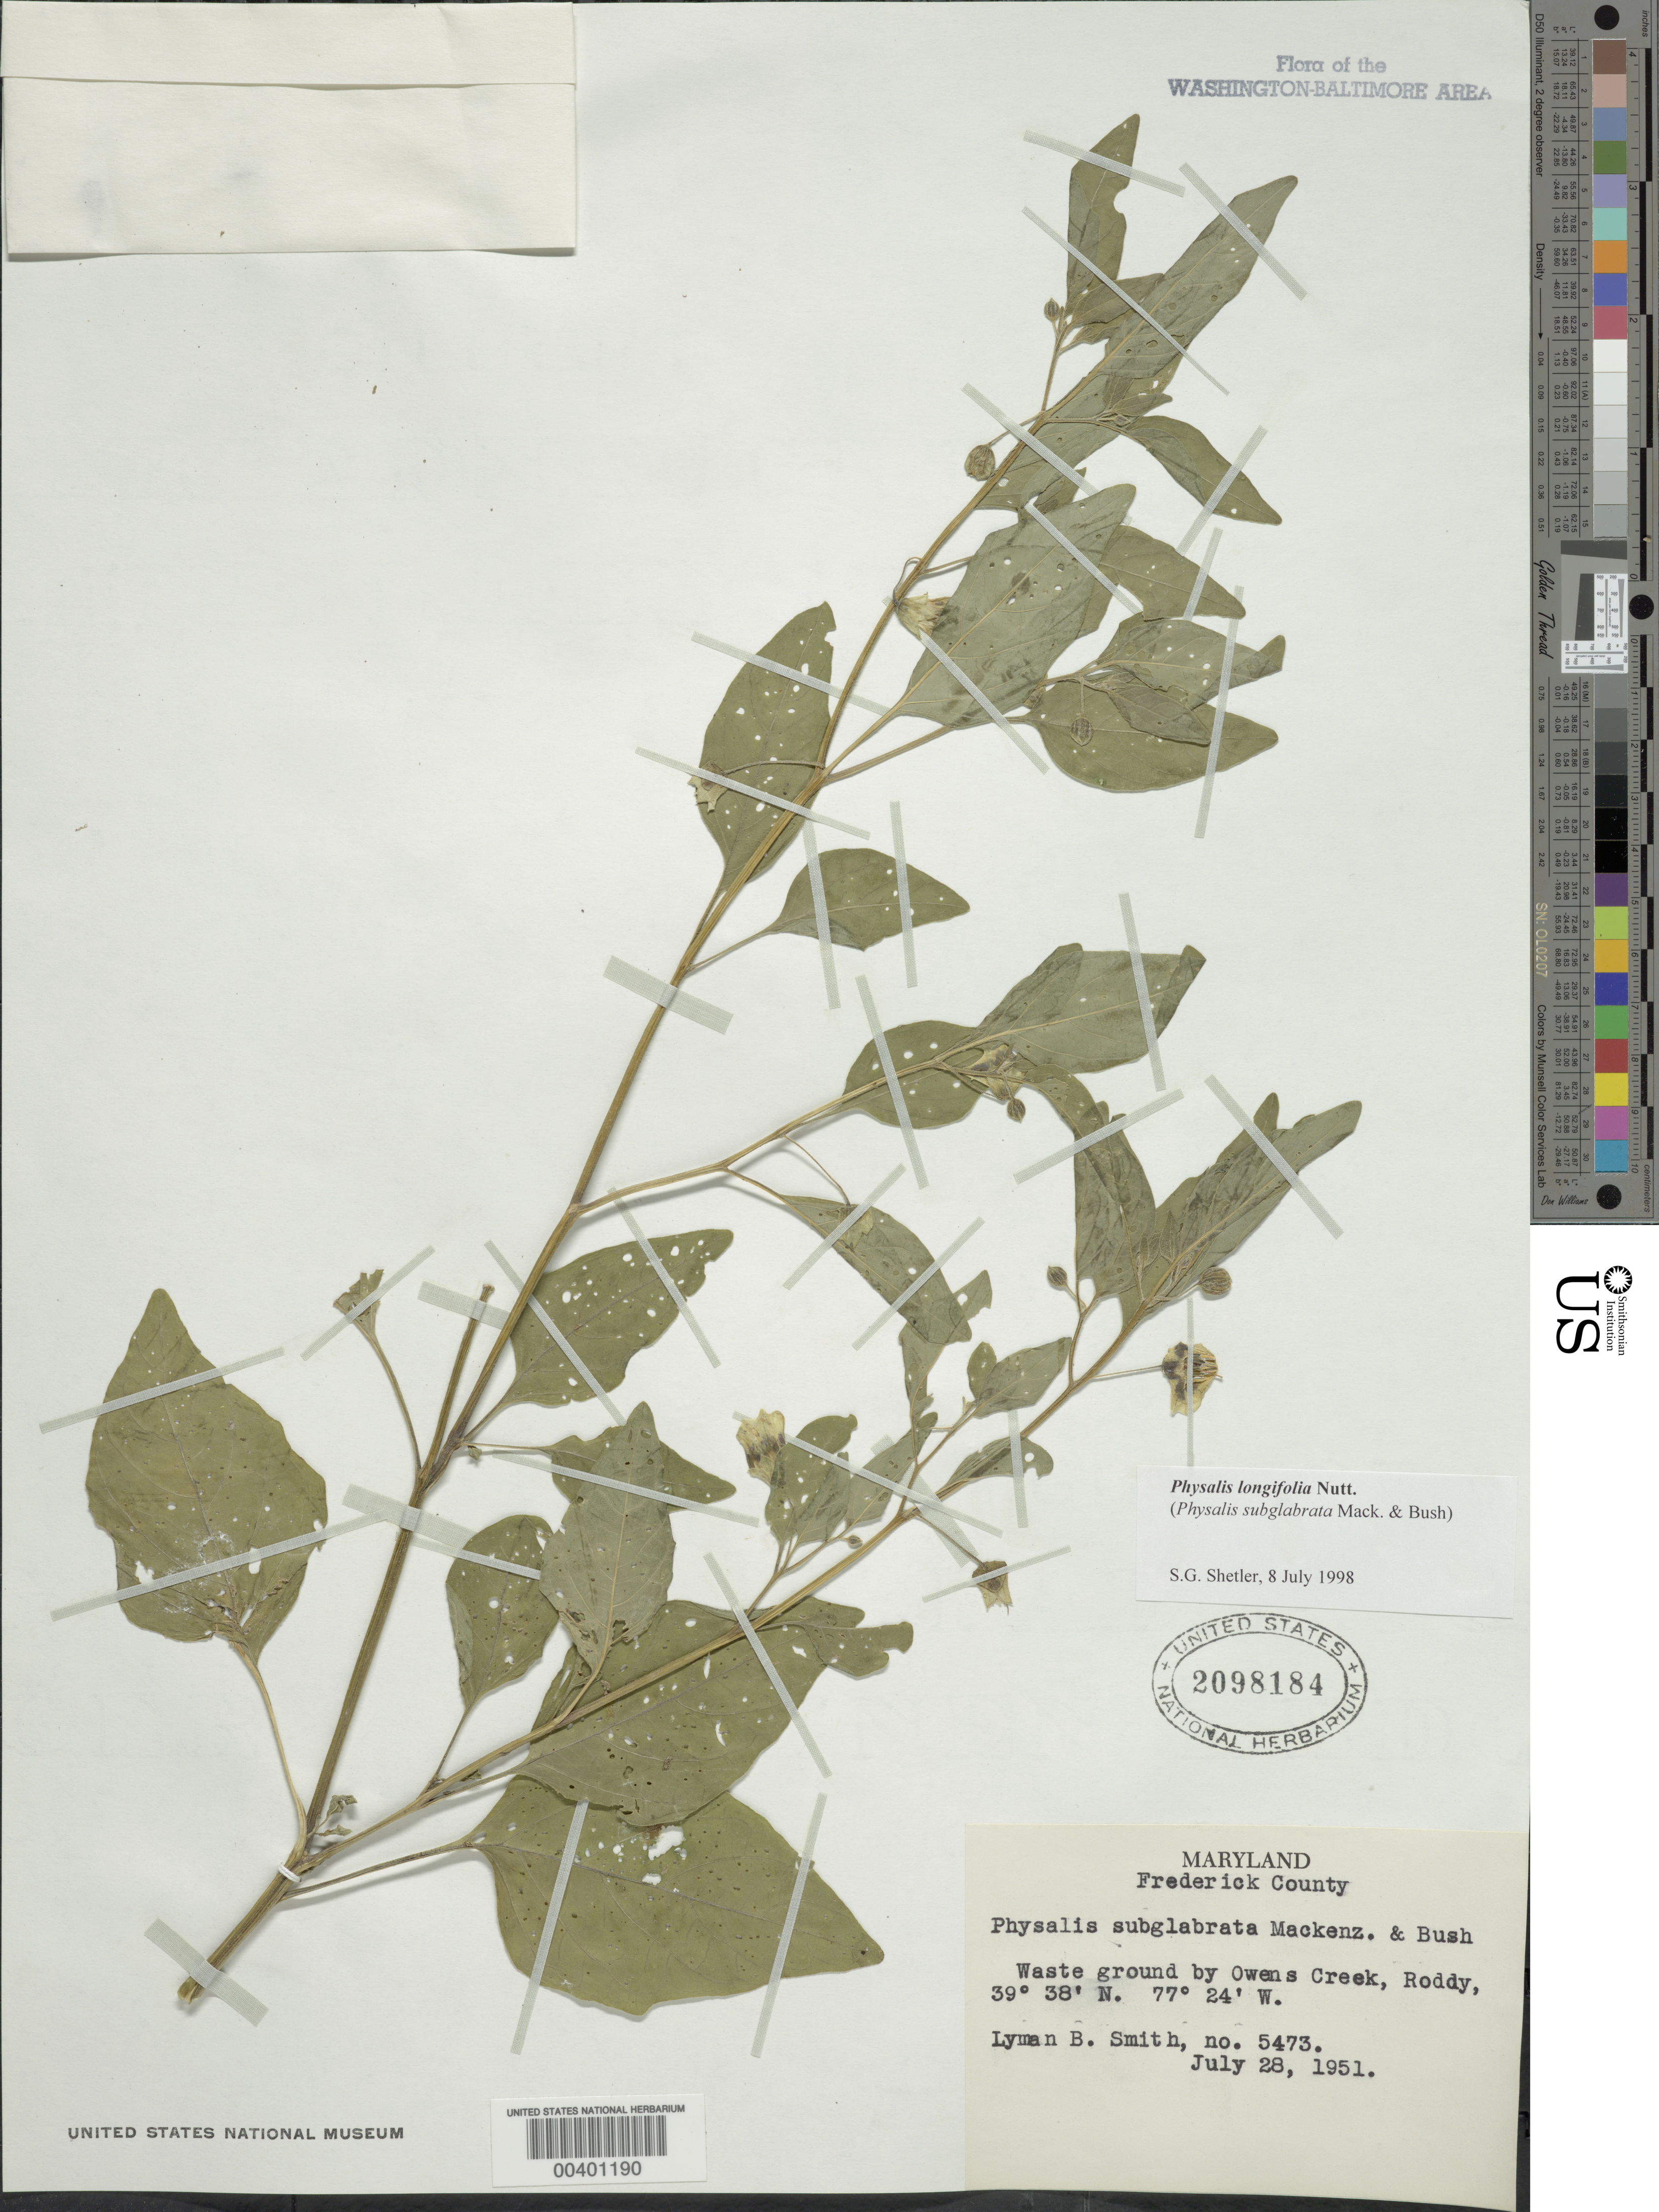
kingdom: Plantae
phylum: Tracheophyta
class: Magnoliopsida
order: Solanales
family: Solanaceae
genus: Physalis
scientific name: Physalis longifolia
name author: Nutt.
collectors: L. Smith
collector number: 5473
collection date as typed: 28 Jul 1951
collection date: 1951-07-28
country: United States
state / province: Maryland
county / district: Frederick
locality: Waste ground by Owens Creek, Roddy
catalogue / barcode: US 2098184